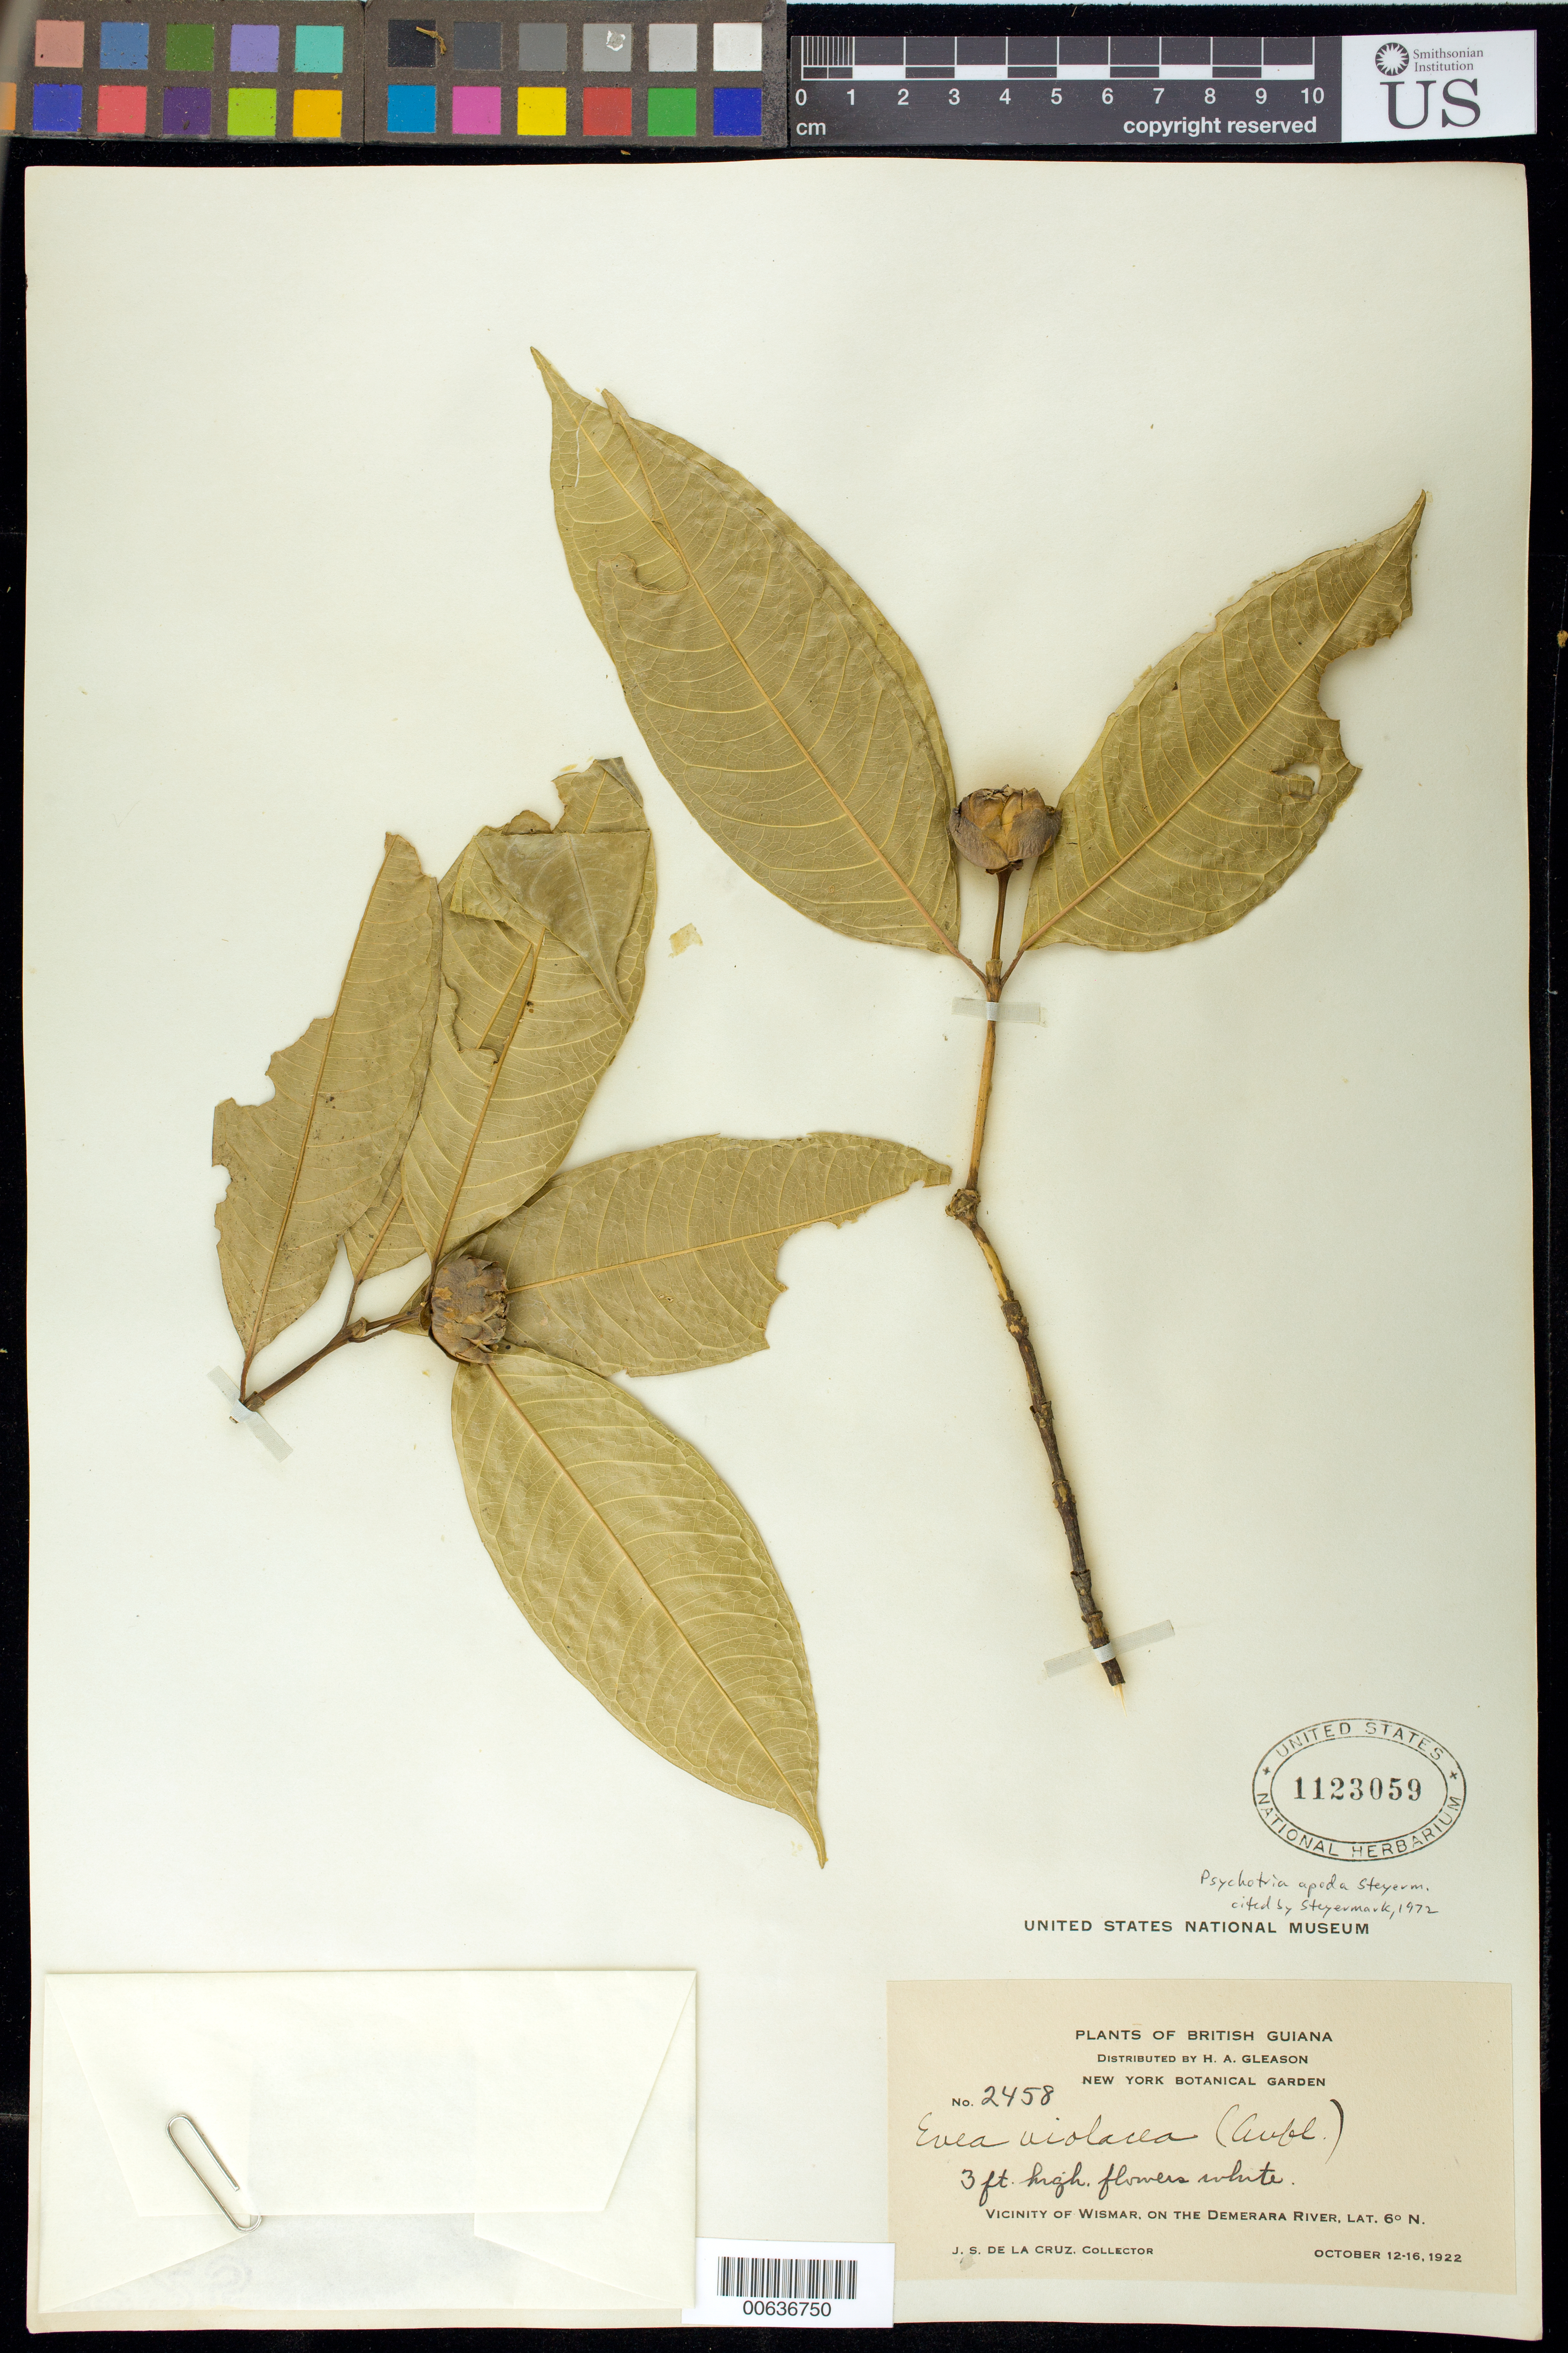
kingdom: Plantae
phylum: Tracheophyta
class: Magnoliopsida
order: Gentianales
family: Rubiaceae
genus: Palicourea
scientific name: Palicourea apoda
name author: (Steyerm.) Delprete & J.H. Kirkbr.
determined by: Kirkbride, J. H., Jr.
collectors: J. S. de la Cruz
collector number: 2458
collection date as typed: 12-Oct-22 to 16-Oct-22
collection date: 1922-10-12/1922-10-16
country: Guyana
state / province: U. Demerara-Berbice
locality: Wismar vic., on the Demerara River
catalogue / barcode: US 1123059